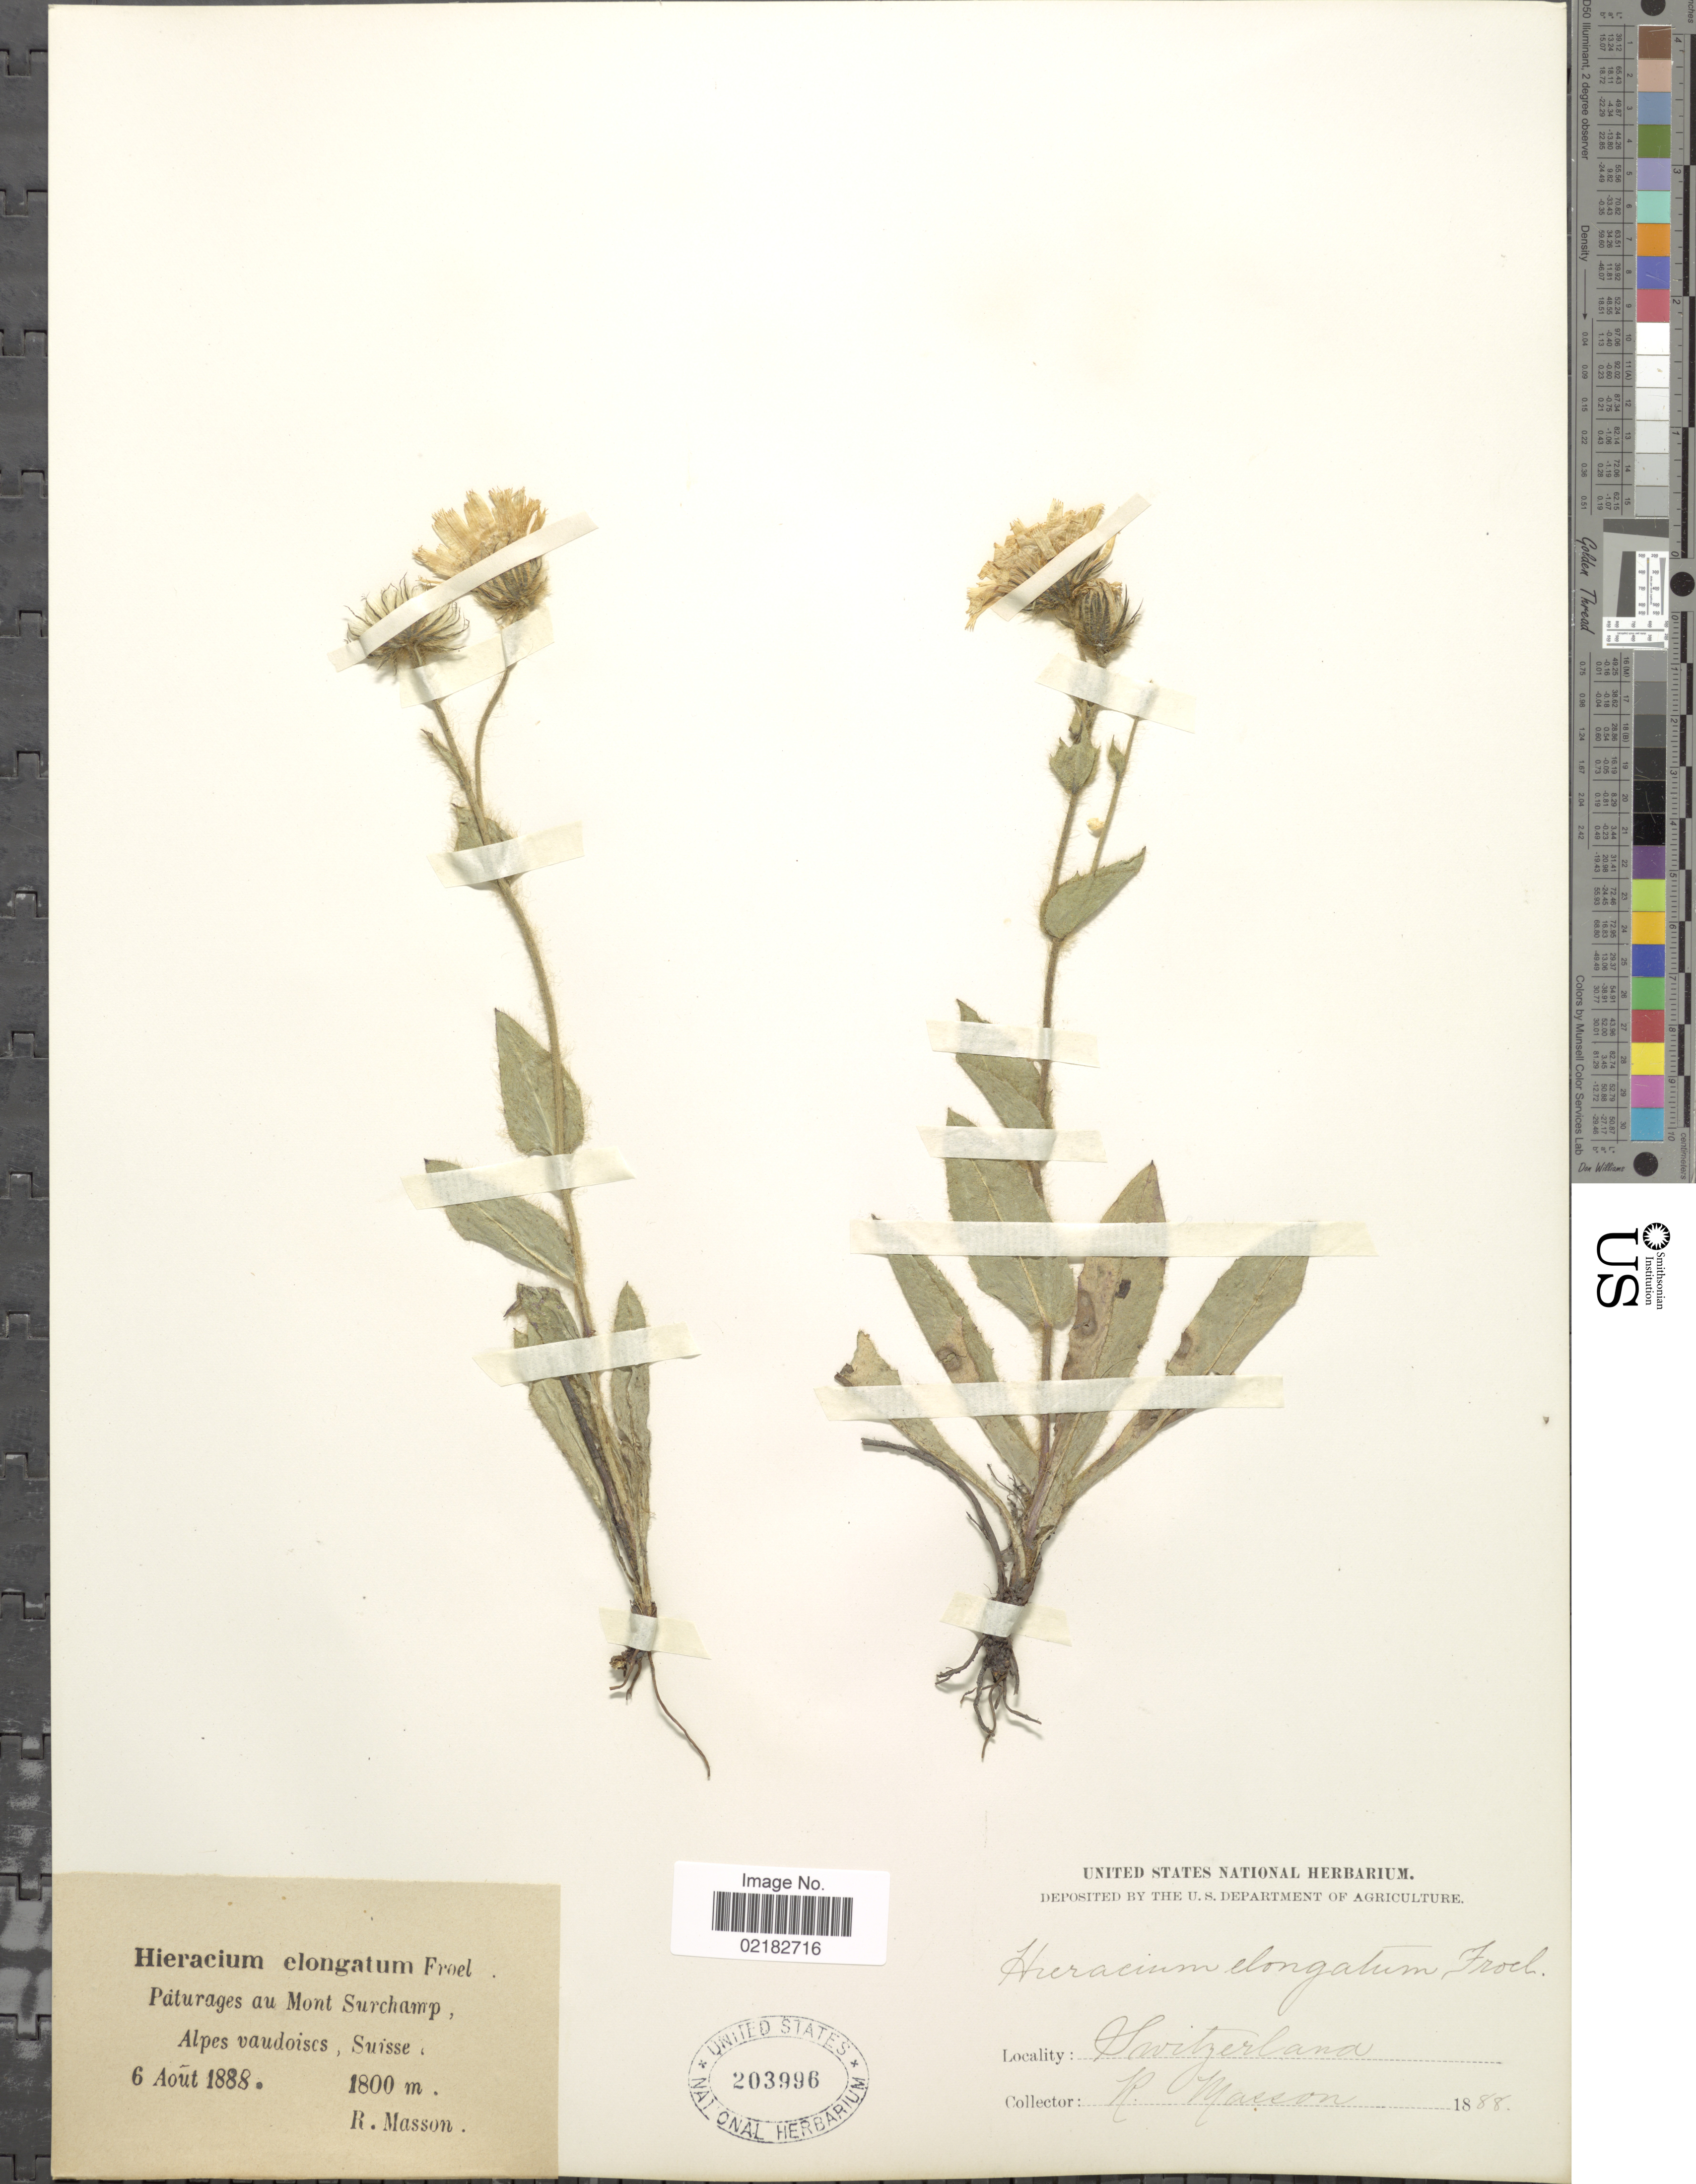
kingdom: Plantae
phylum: Tracheophyta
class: Magnoliopsida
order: Asterales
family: Asteraceae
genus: Hieracium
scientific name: Hieracium elongatum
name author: Froel.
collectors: R. Masson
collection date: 1888-08-06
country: Switzerland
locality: Paturages au Mont Surchamp, Alpes vaudoises, Suisse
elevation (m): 1800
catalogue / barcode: US 203996